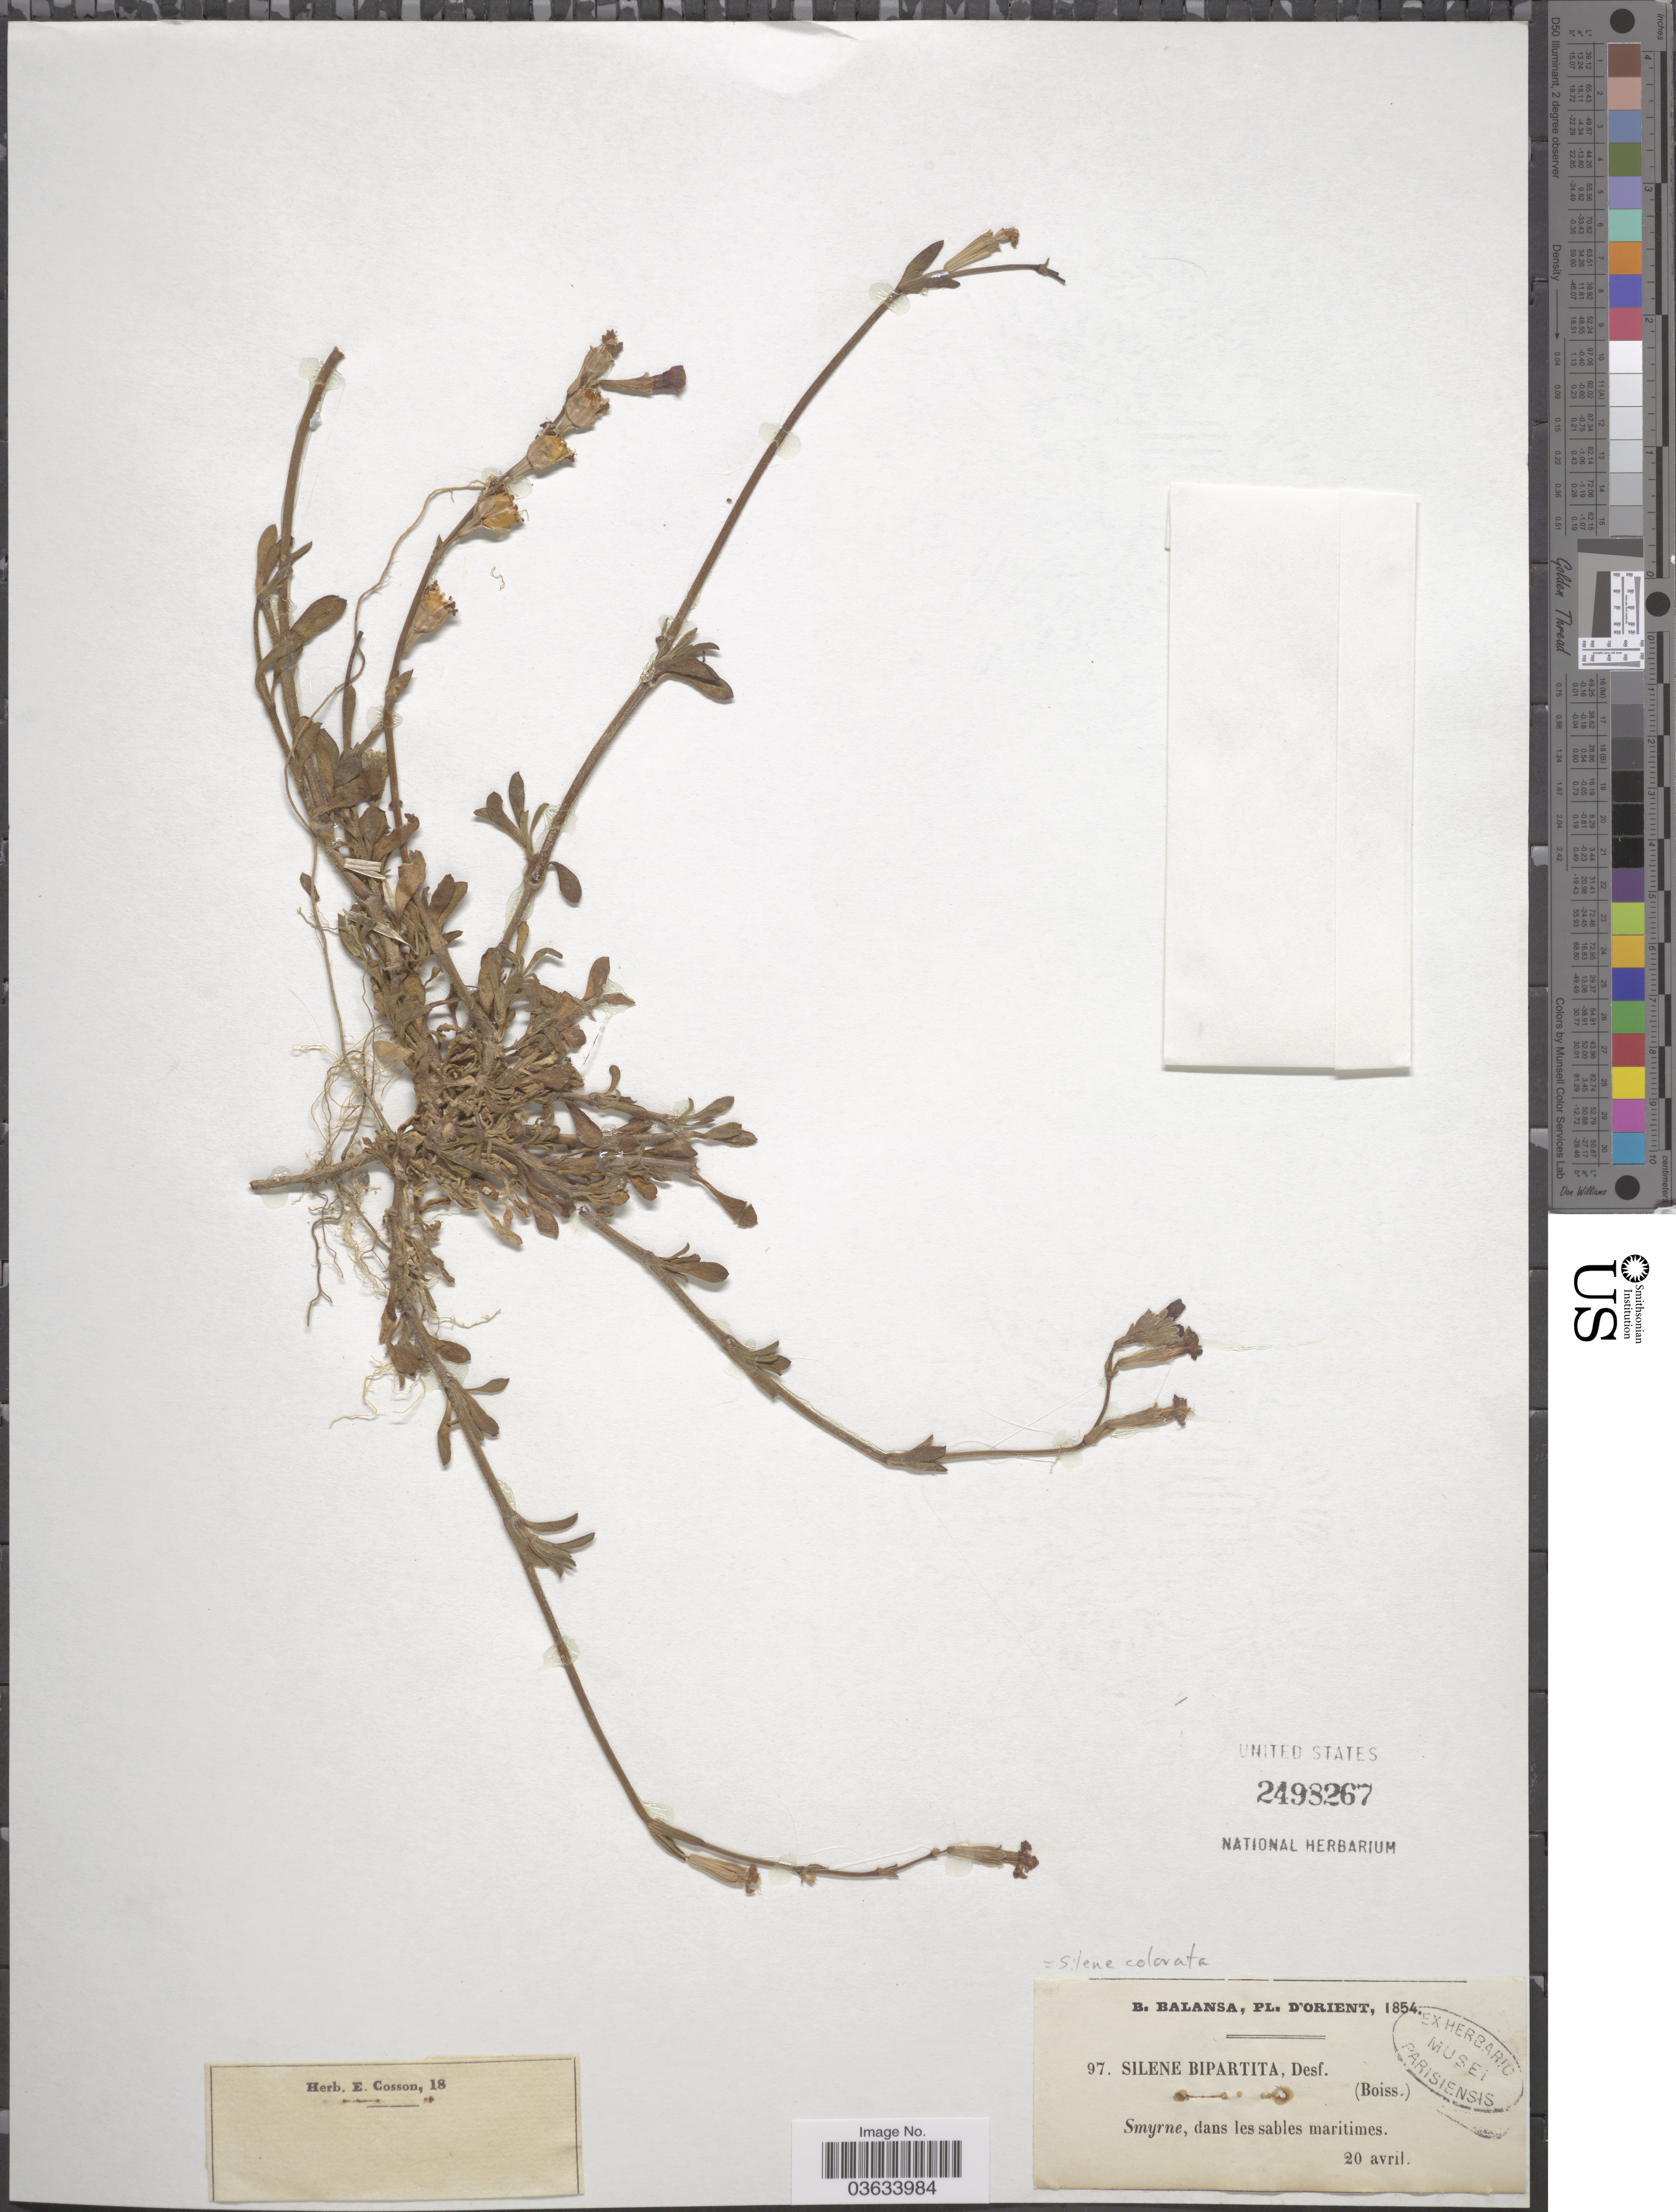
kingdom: Plantae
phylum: Tracheophyta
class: Magnoliopsida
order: Caryophyllales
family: Caryophyllaceae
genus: Silene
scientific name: Silene colorata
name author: Poir.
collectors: B. Balansa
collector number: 97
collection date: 1854-04-20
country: Turkey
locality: Orient. Smyrne.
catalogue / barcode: US 2498267